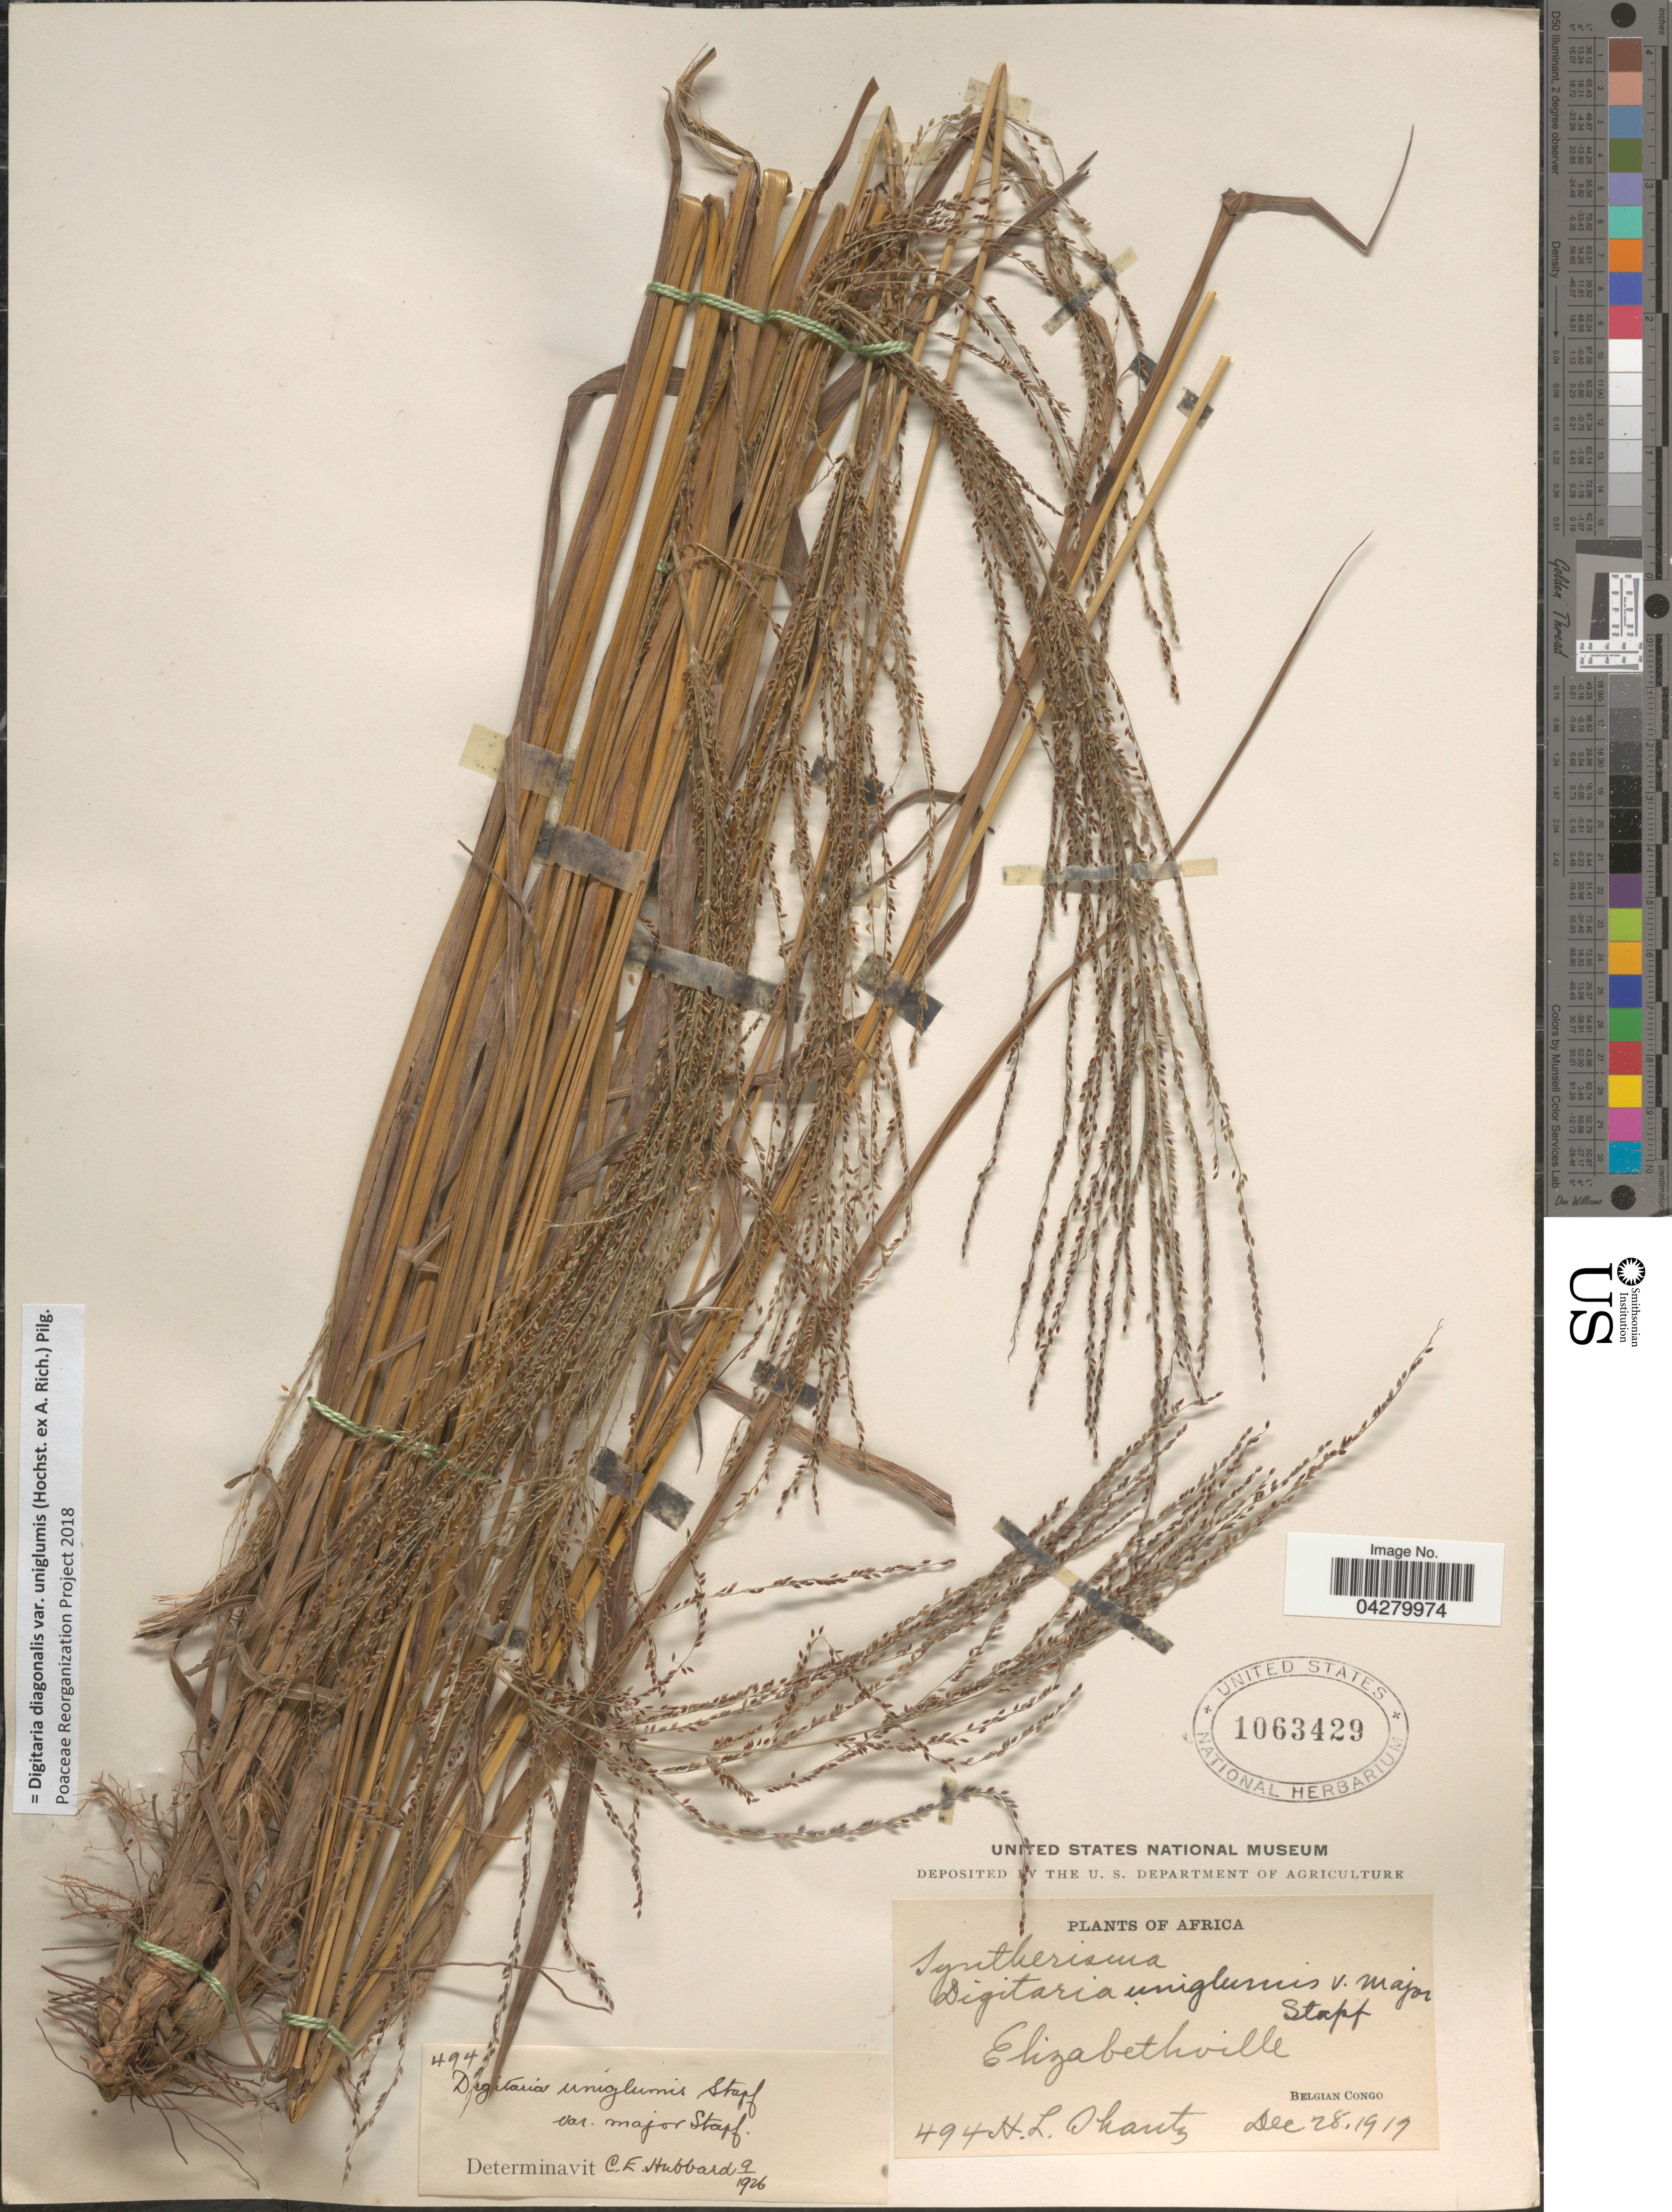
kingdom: Plantae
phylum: Tracheophyta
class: Liliopsida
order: Poales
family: Poaceae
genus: Digitaria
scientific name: Digitaria diagonalis var. uniglumis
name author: (Hochst. ex A. Rich.) Pilg.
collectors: H. Shantz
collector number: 494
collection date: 1919-12-28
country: Congo, Democratic Republic of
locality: Elizabethville. Belgian Congo.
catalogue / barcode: US 1063429